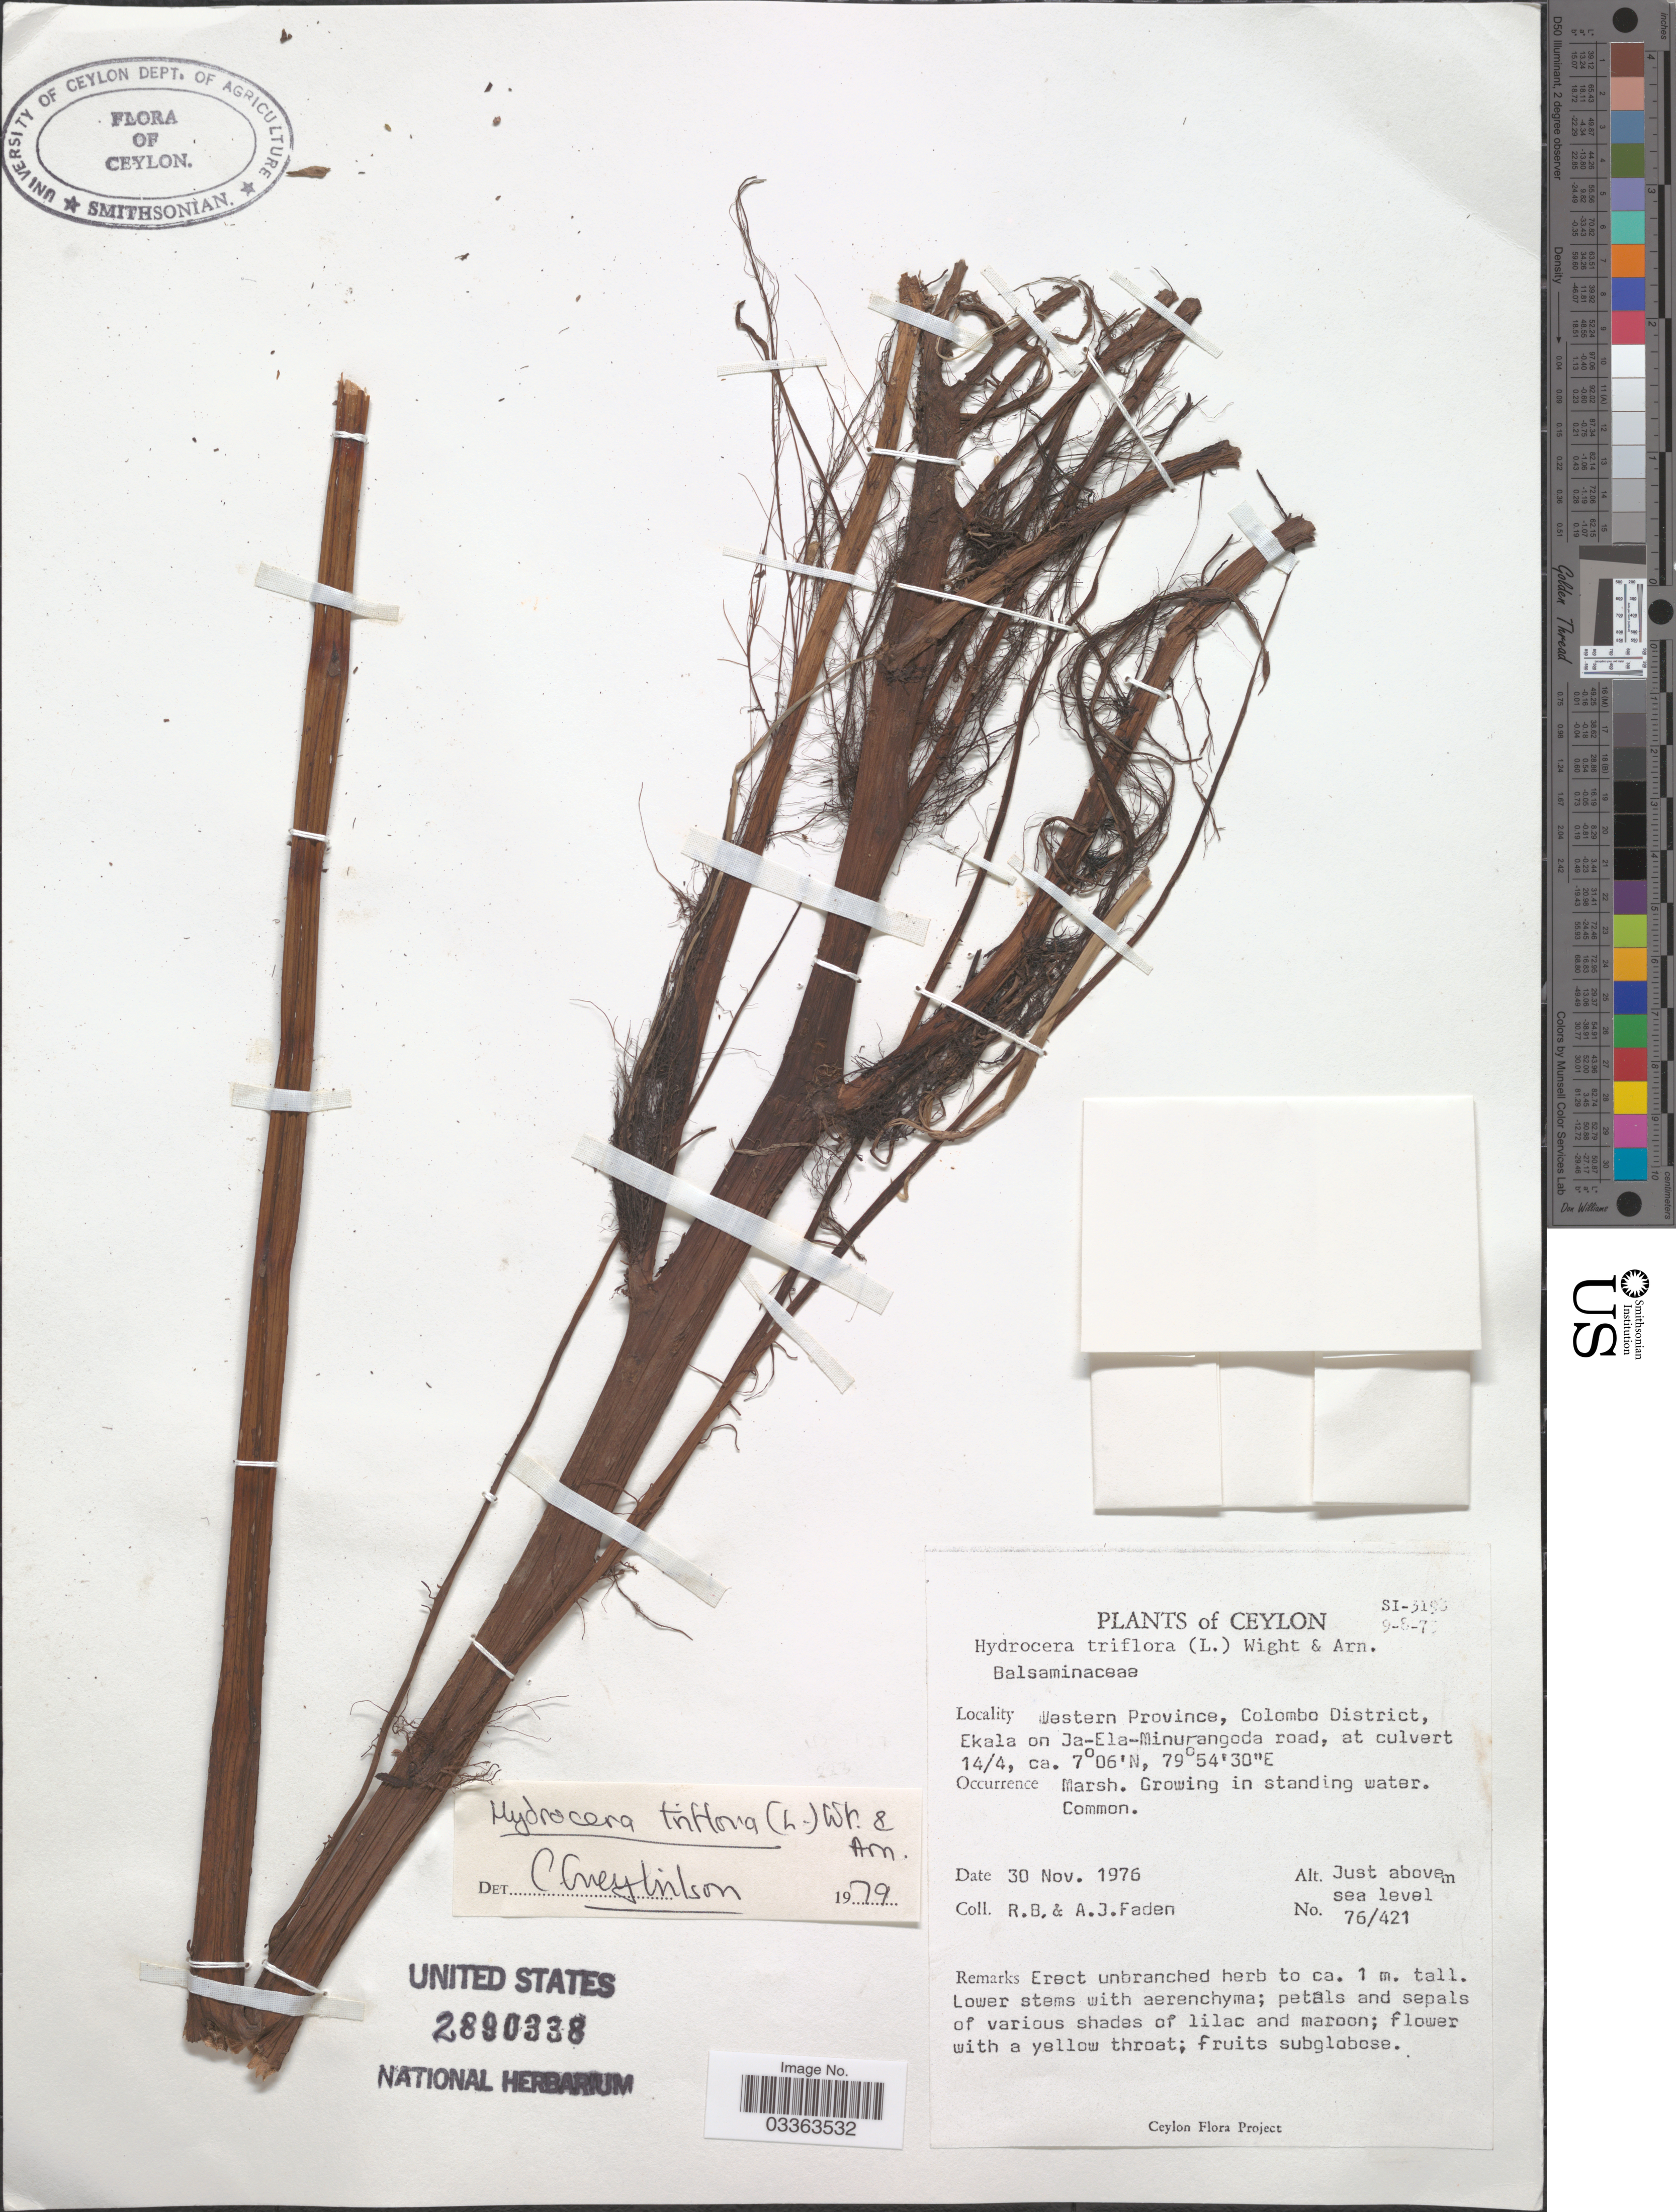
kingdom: Plantae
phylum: Tracheophyta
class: Magnoliopsida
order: Ericales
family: Balsaminaceae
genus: Hydrocera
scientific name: Hydrocera triflora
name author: (L.) Wight & Arn.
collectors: R. B. Faden & A. J. Faden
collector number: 76/421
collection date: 1976-11-30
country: Sri Lanka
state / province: Western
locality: Ceylon, Western Province, Colombo District, Ekala on Ja-Ela-Minurangoda road, at culvert 14/4.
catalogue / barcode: US 2890338